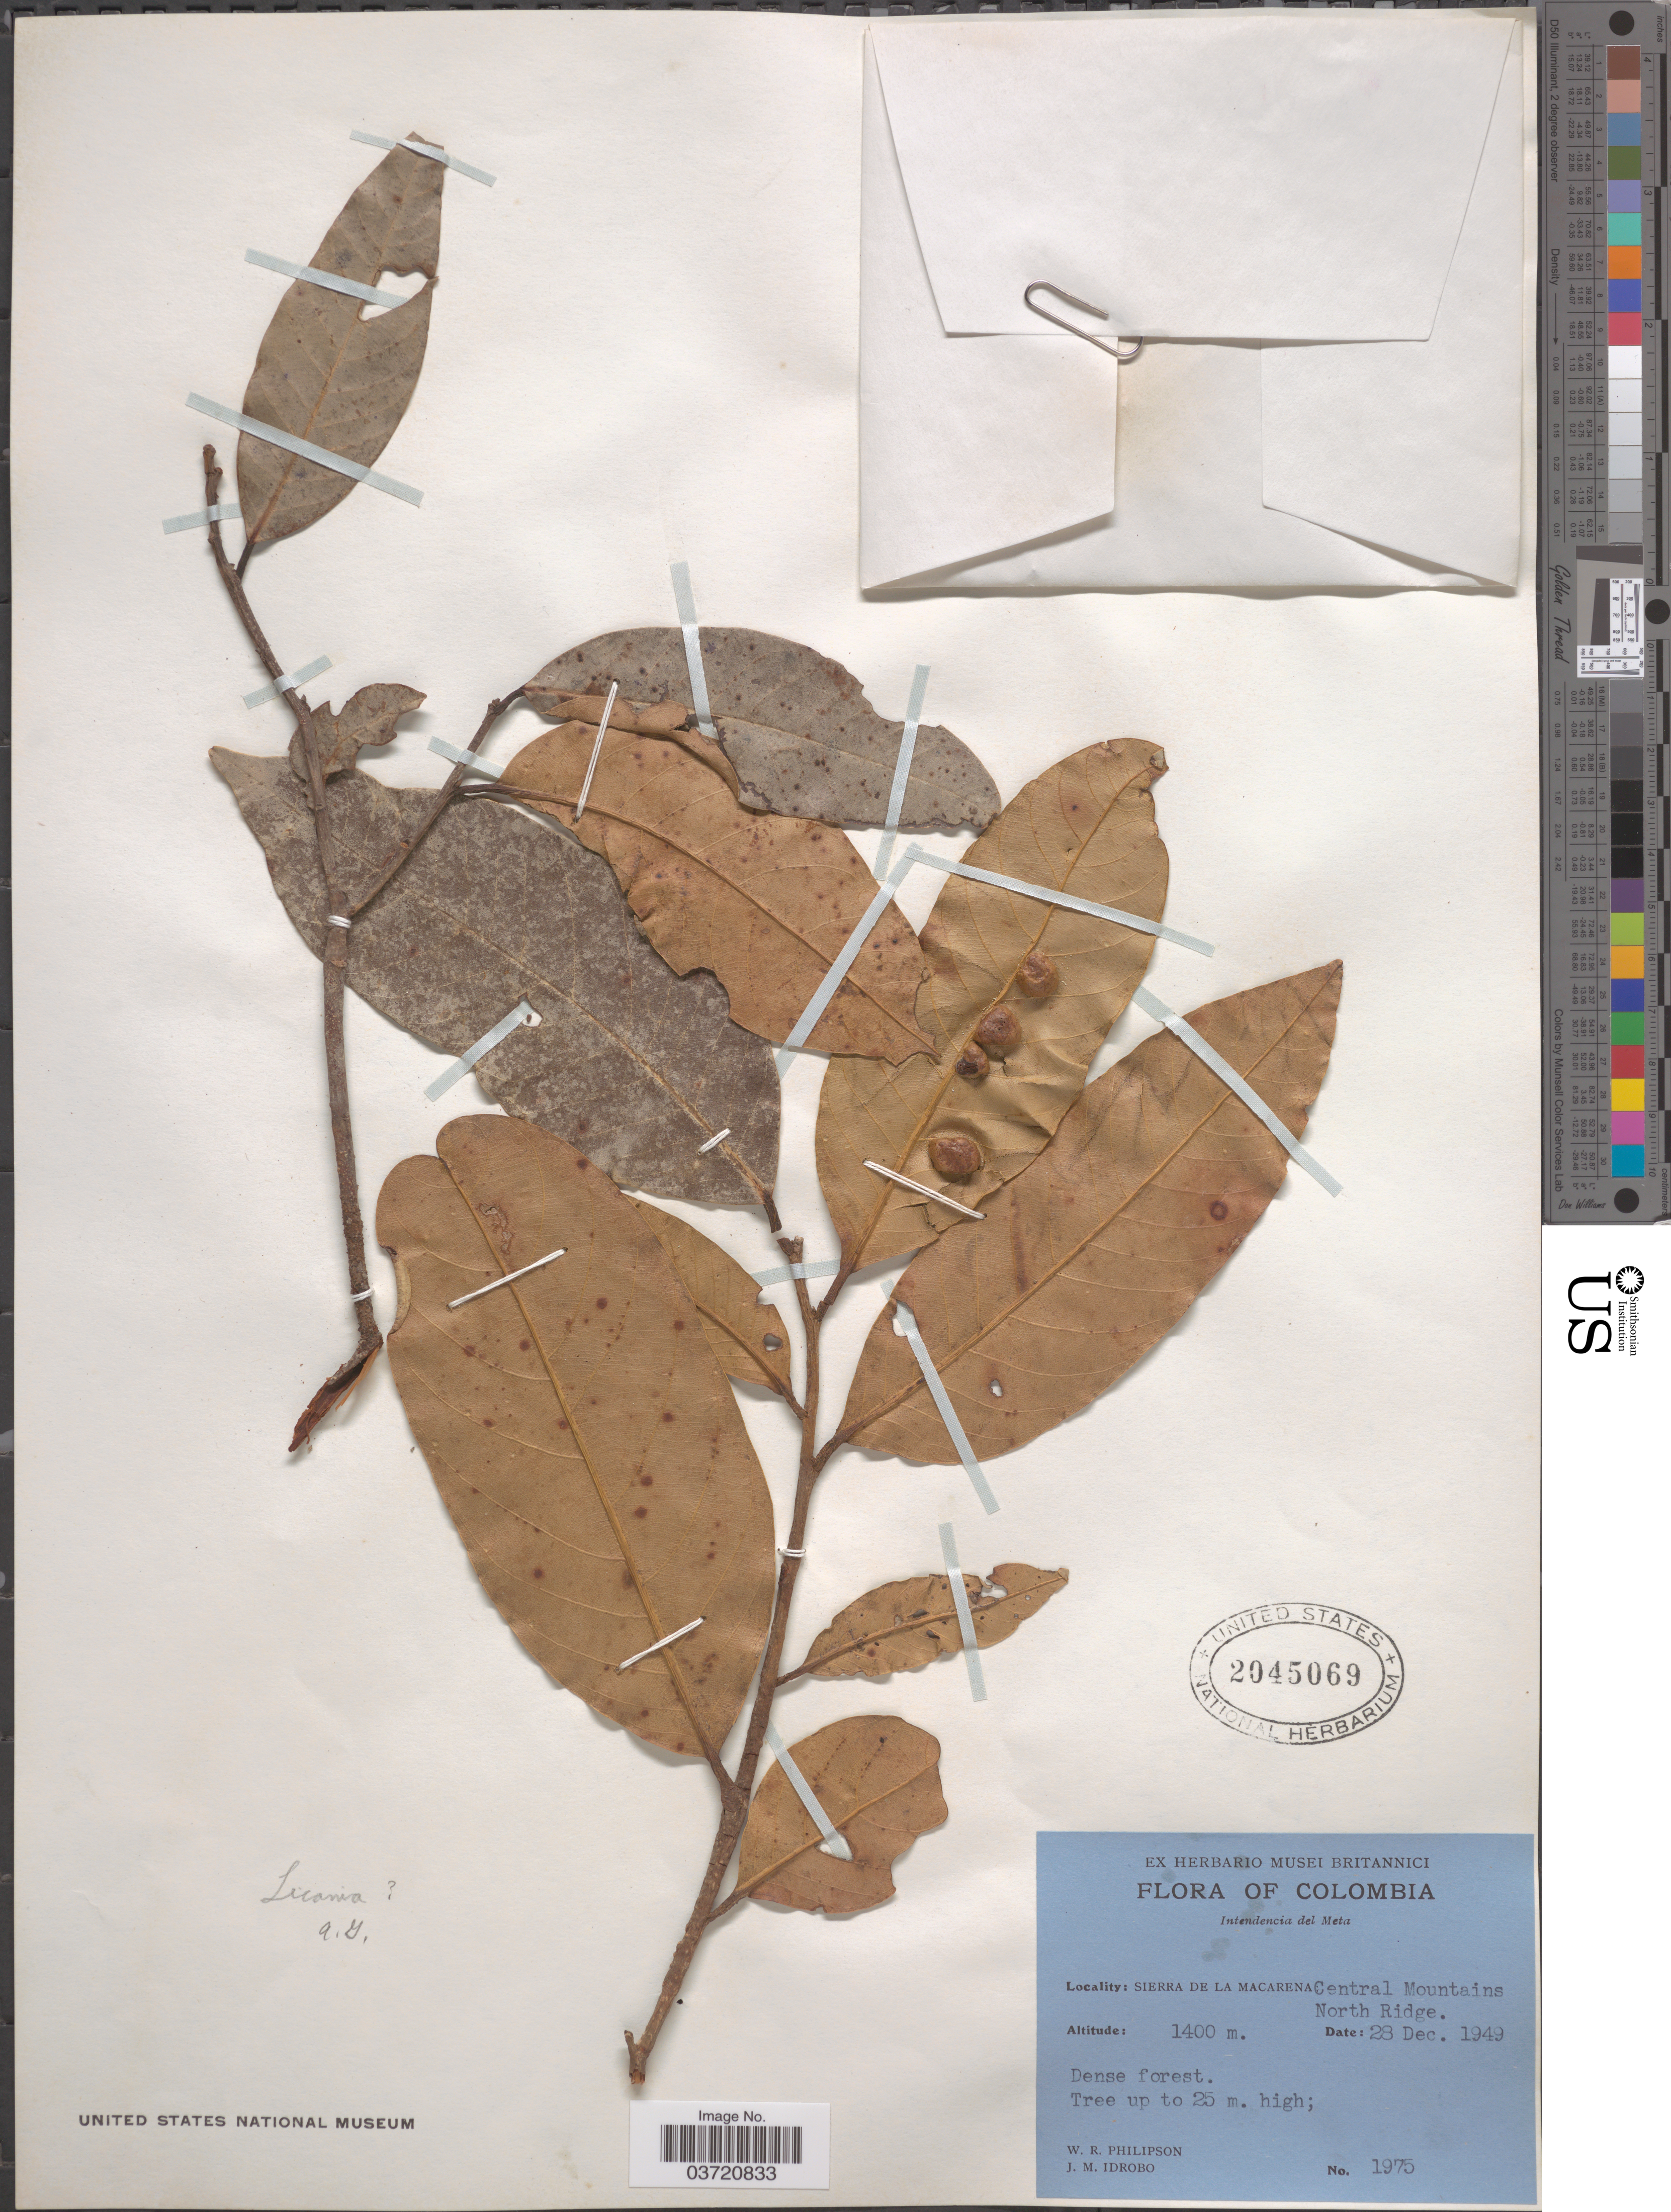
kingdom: Plantae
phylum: Tracheophyta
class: Magnoliopsida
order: Malpighiales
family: Chrysobalanaceae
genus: Licania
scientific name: Licania sp.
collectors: W. R. Philipson & J. M. Idrobo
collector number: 1975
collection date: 1949-12-28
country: Colombia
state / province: Meta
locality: Intendencia del Meta. Sierra de La Macarena: Central Mountains, North Ridge.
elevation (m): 1400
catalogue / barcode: US 2045069